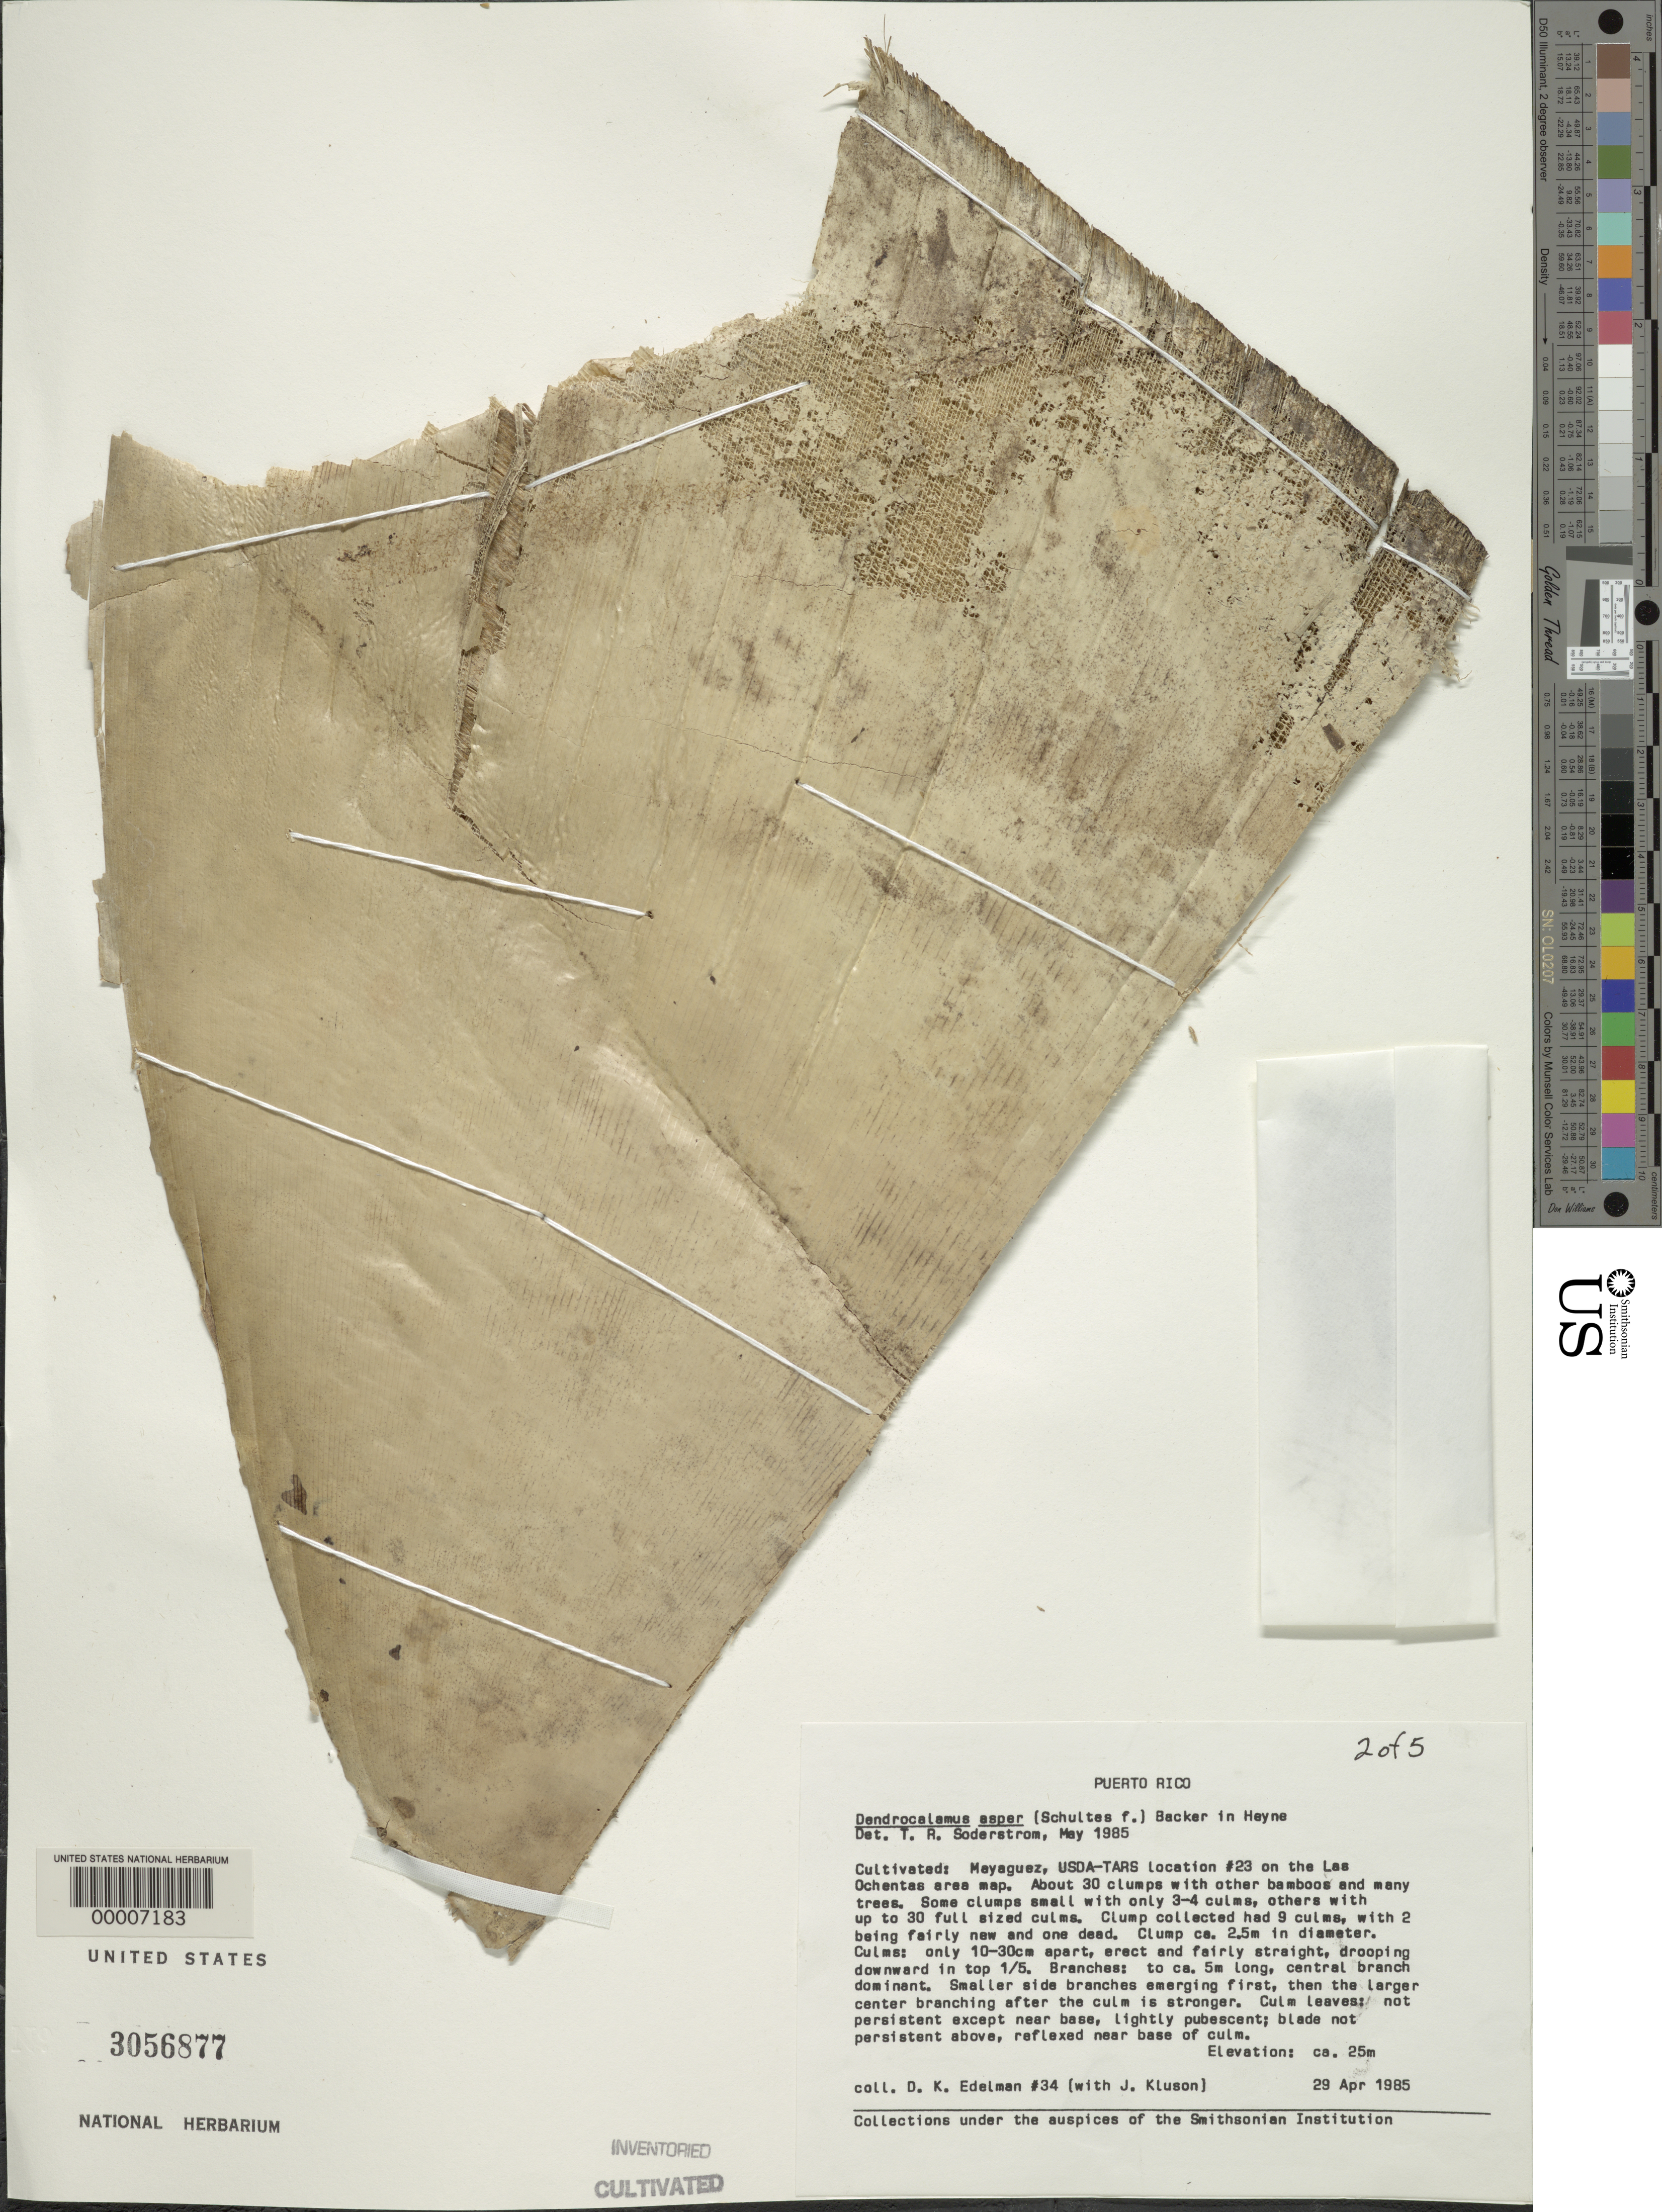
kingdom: Plantae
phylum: Tracheophyta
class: Liliopsida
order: Poales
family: Poaceae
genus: Dendrocalamus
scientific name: Dendrocalamus asper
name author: (Schult. & Schult. f.) Backer ex K. Heyne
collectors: D. Edelman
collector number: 34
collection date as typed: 29 Apr 1985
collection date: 1985-04-29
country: Puerto Rico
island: Greater Antilles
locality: Mayaguez, usda-tars, location 23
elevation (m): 25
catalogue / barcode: US 3056877